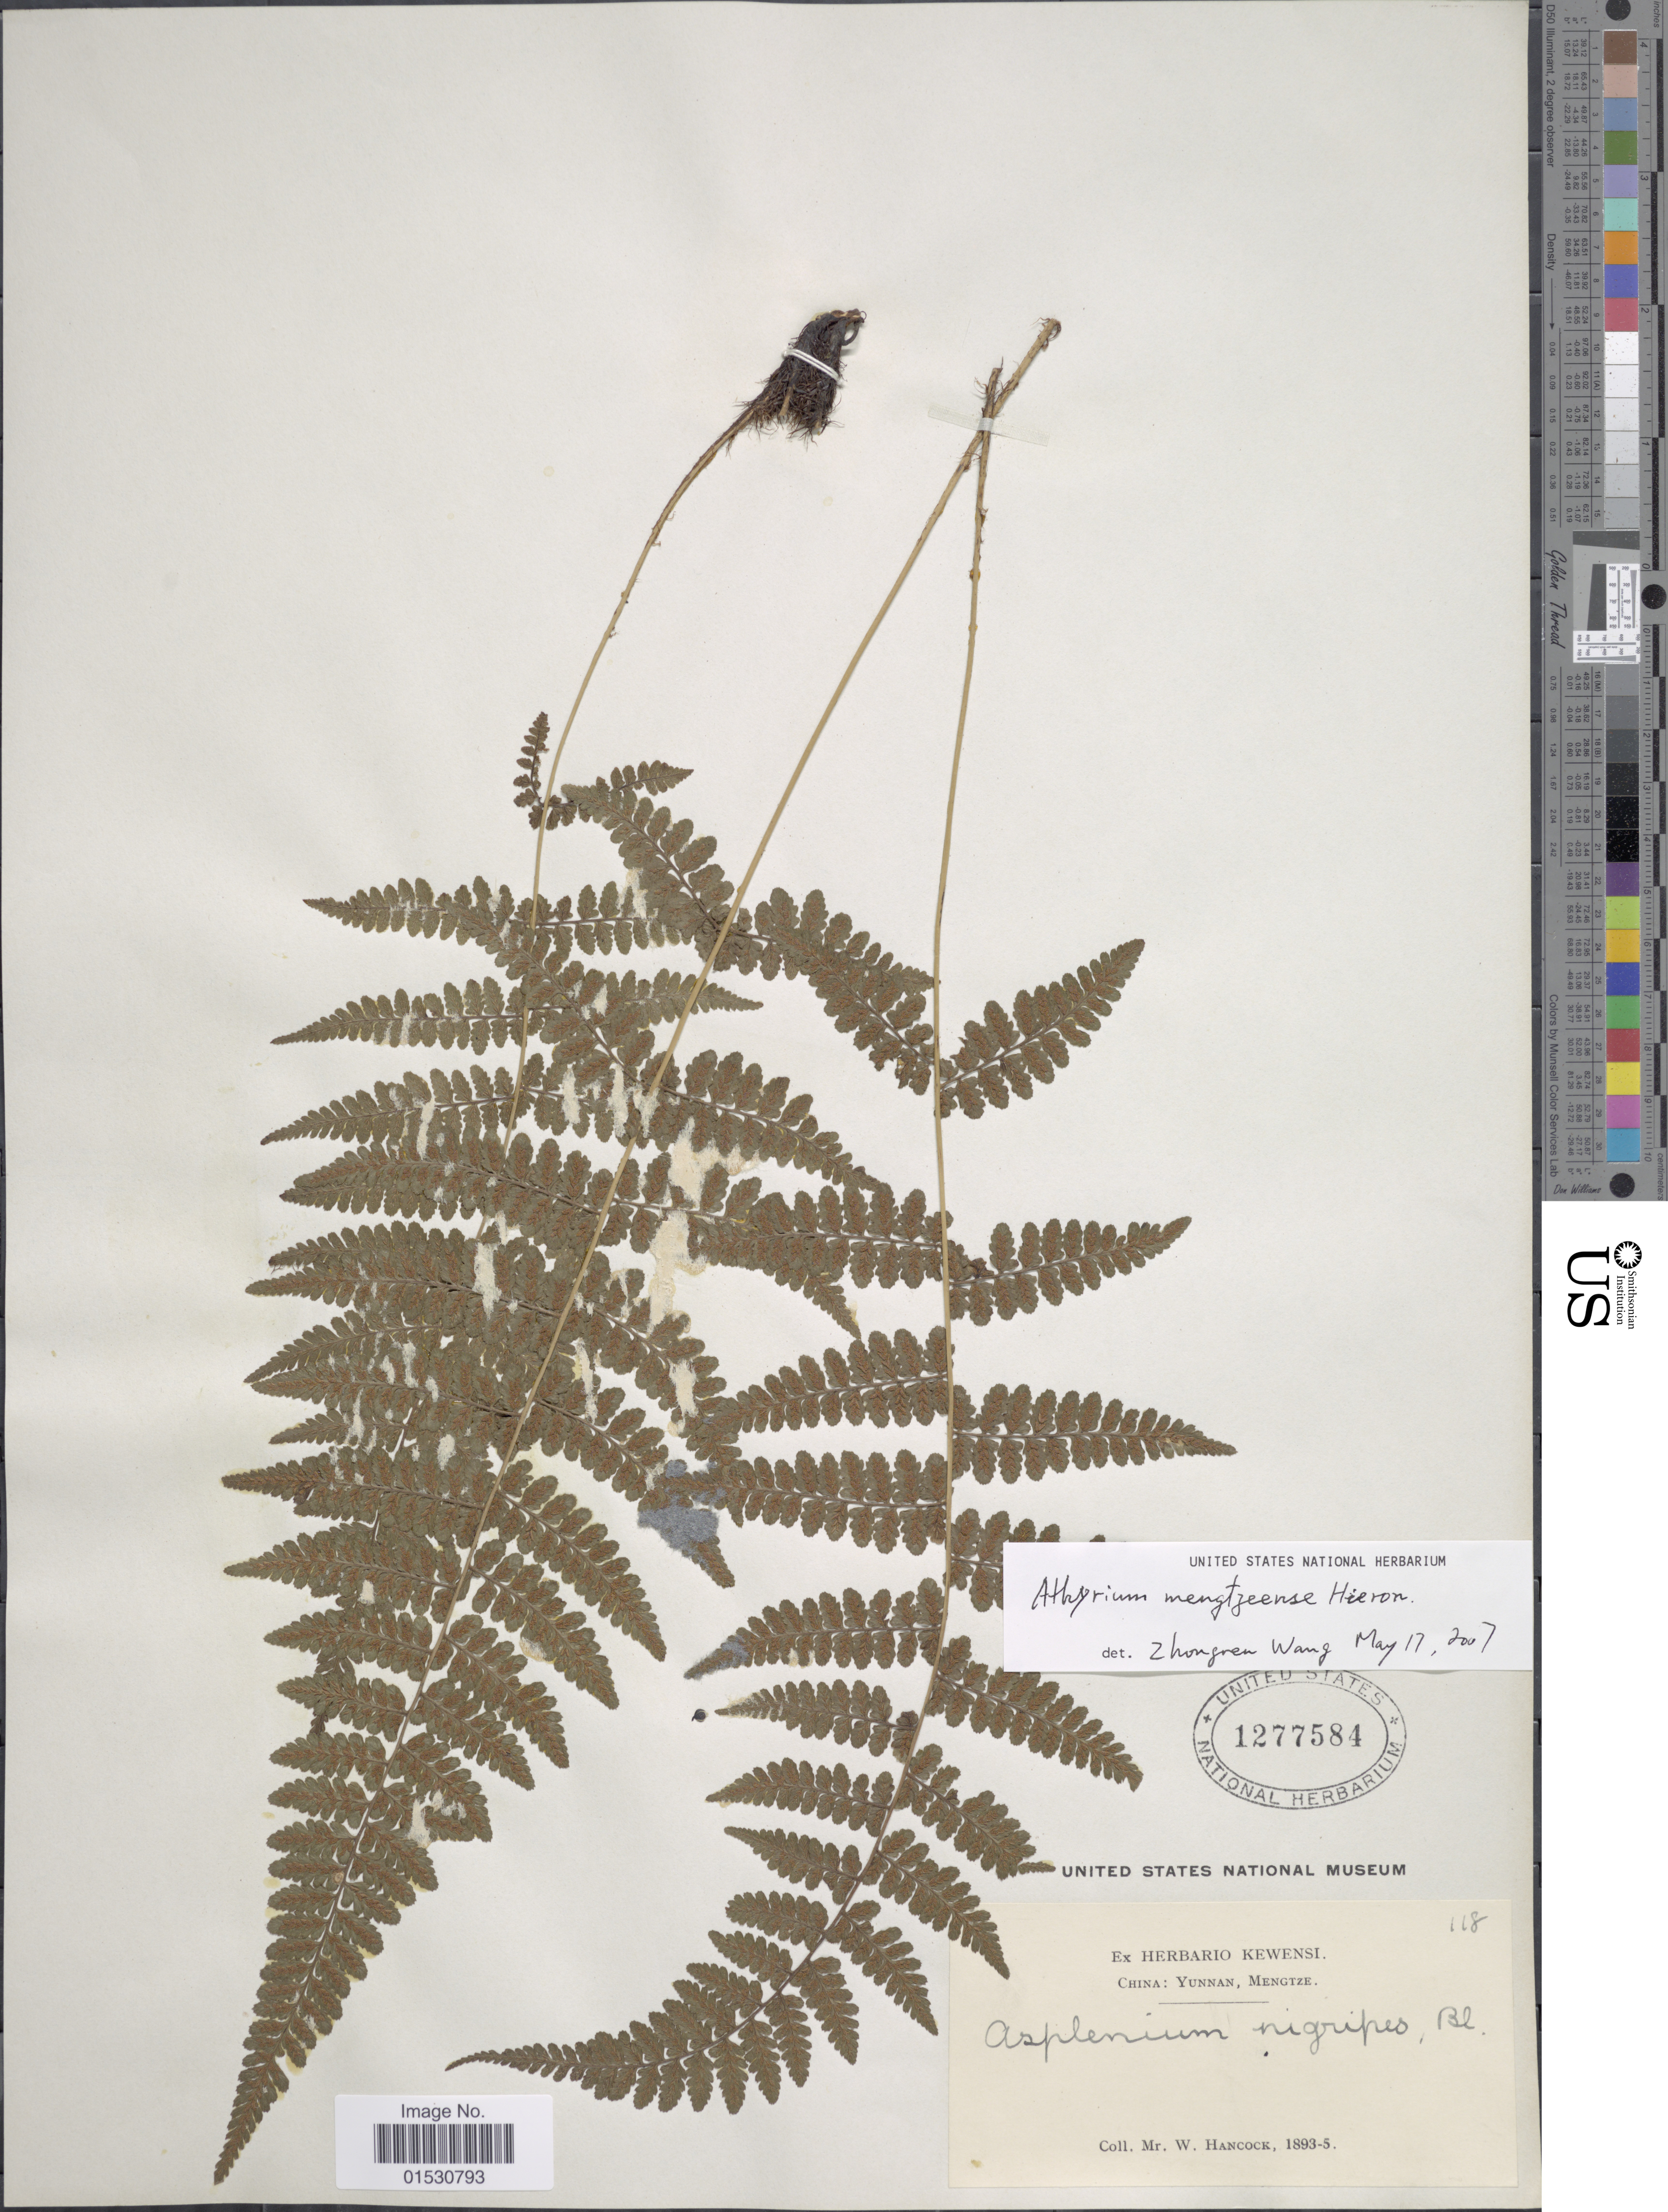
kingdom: Plantae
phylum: Tracheophyta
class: Polypodiopsida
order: Polypodiales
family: Athyriaceae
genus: Athyrium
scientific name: Athyrium mengtzeense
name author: Hieron.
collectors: W. Hancock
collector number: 118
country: China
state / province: Yunnan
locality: Mengtze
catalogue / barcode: US 1277584